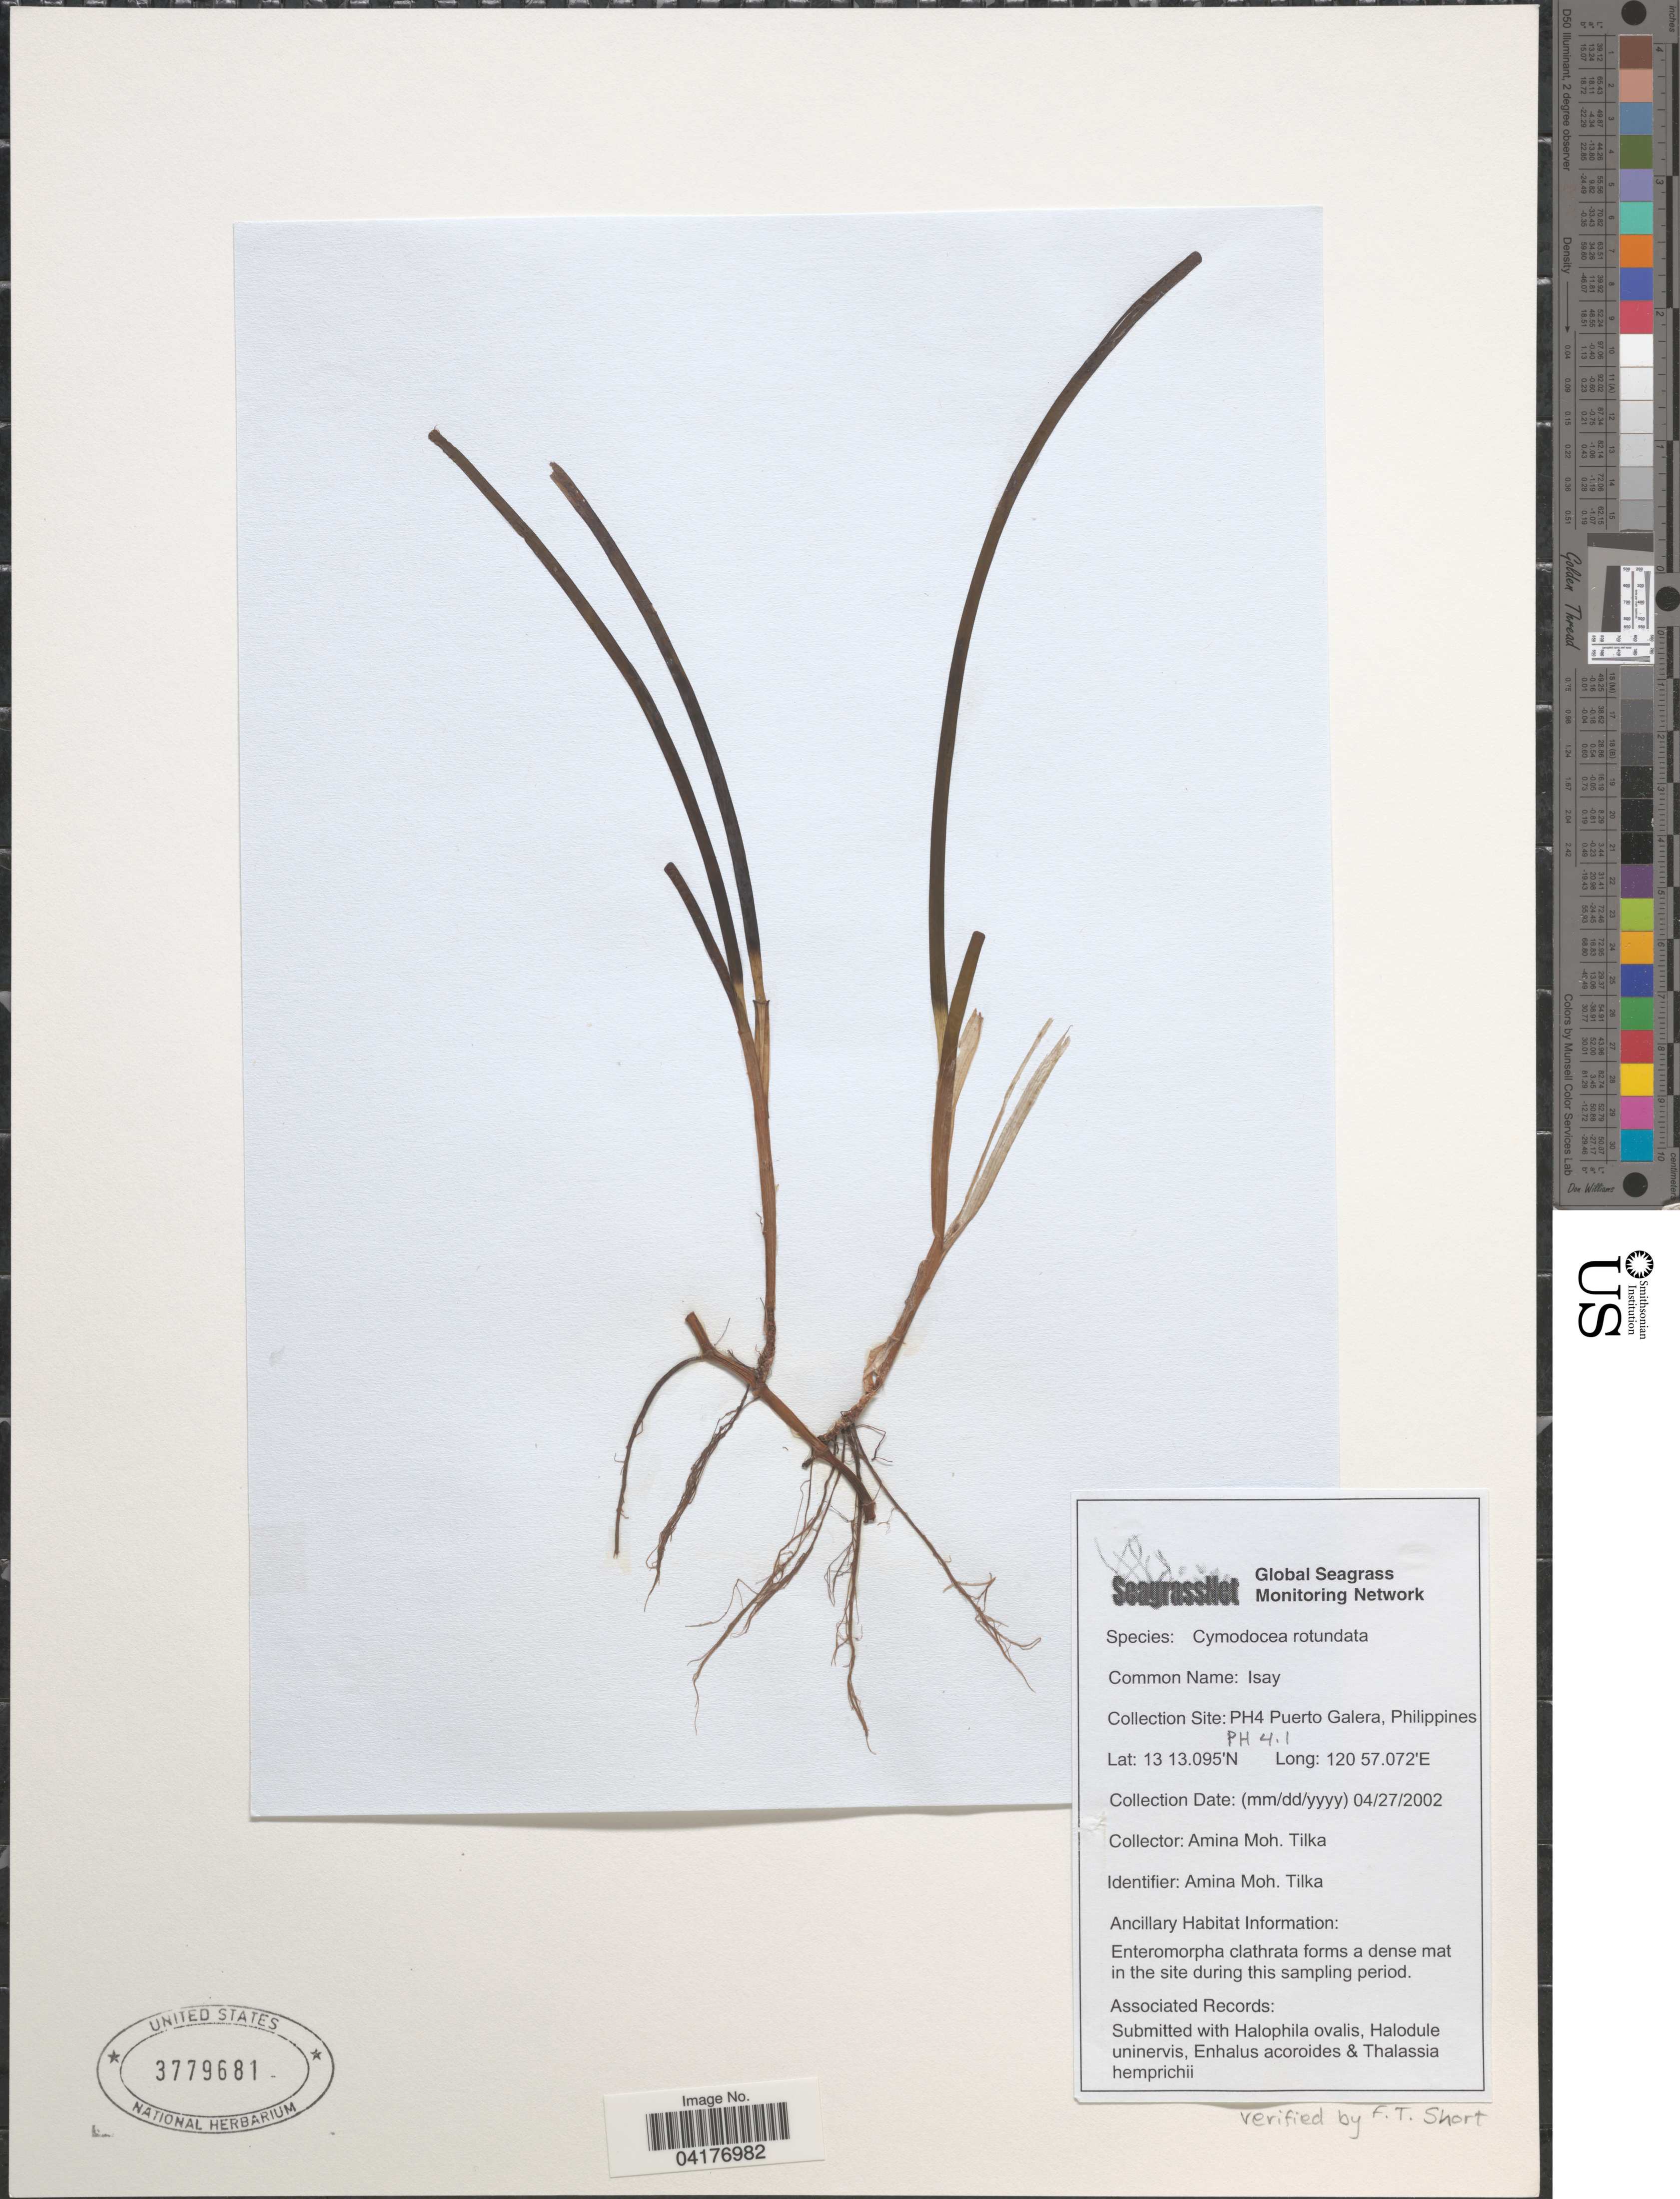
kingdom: Plantae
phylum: Tracheophyta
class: Liliopsida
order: Alismatales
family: Cymodoceaceae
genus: Cymodocea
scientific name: Cymodocea rotundata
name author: Asch. & Schweinf.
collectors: A. Tilka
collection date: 2002-04-27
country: Philippines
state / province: Mimaropa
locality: Collection Site: PH4.1 Puerto Galera.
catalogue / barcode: US 3779681